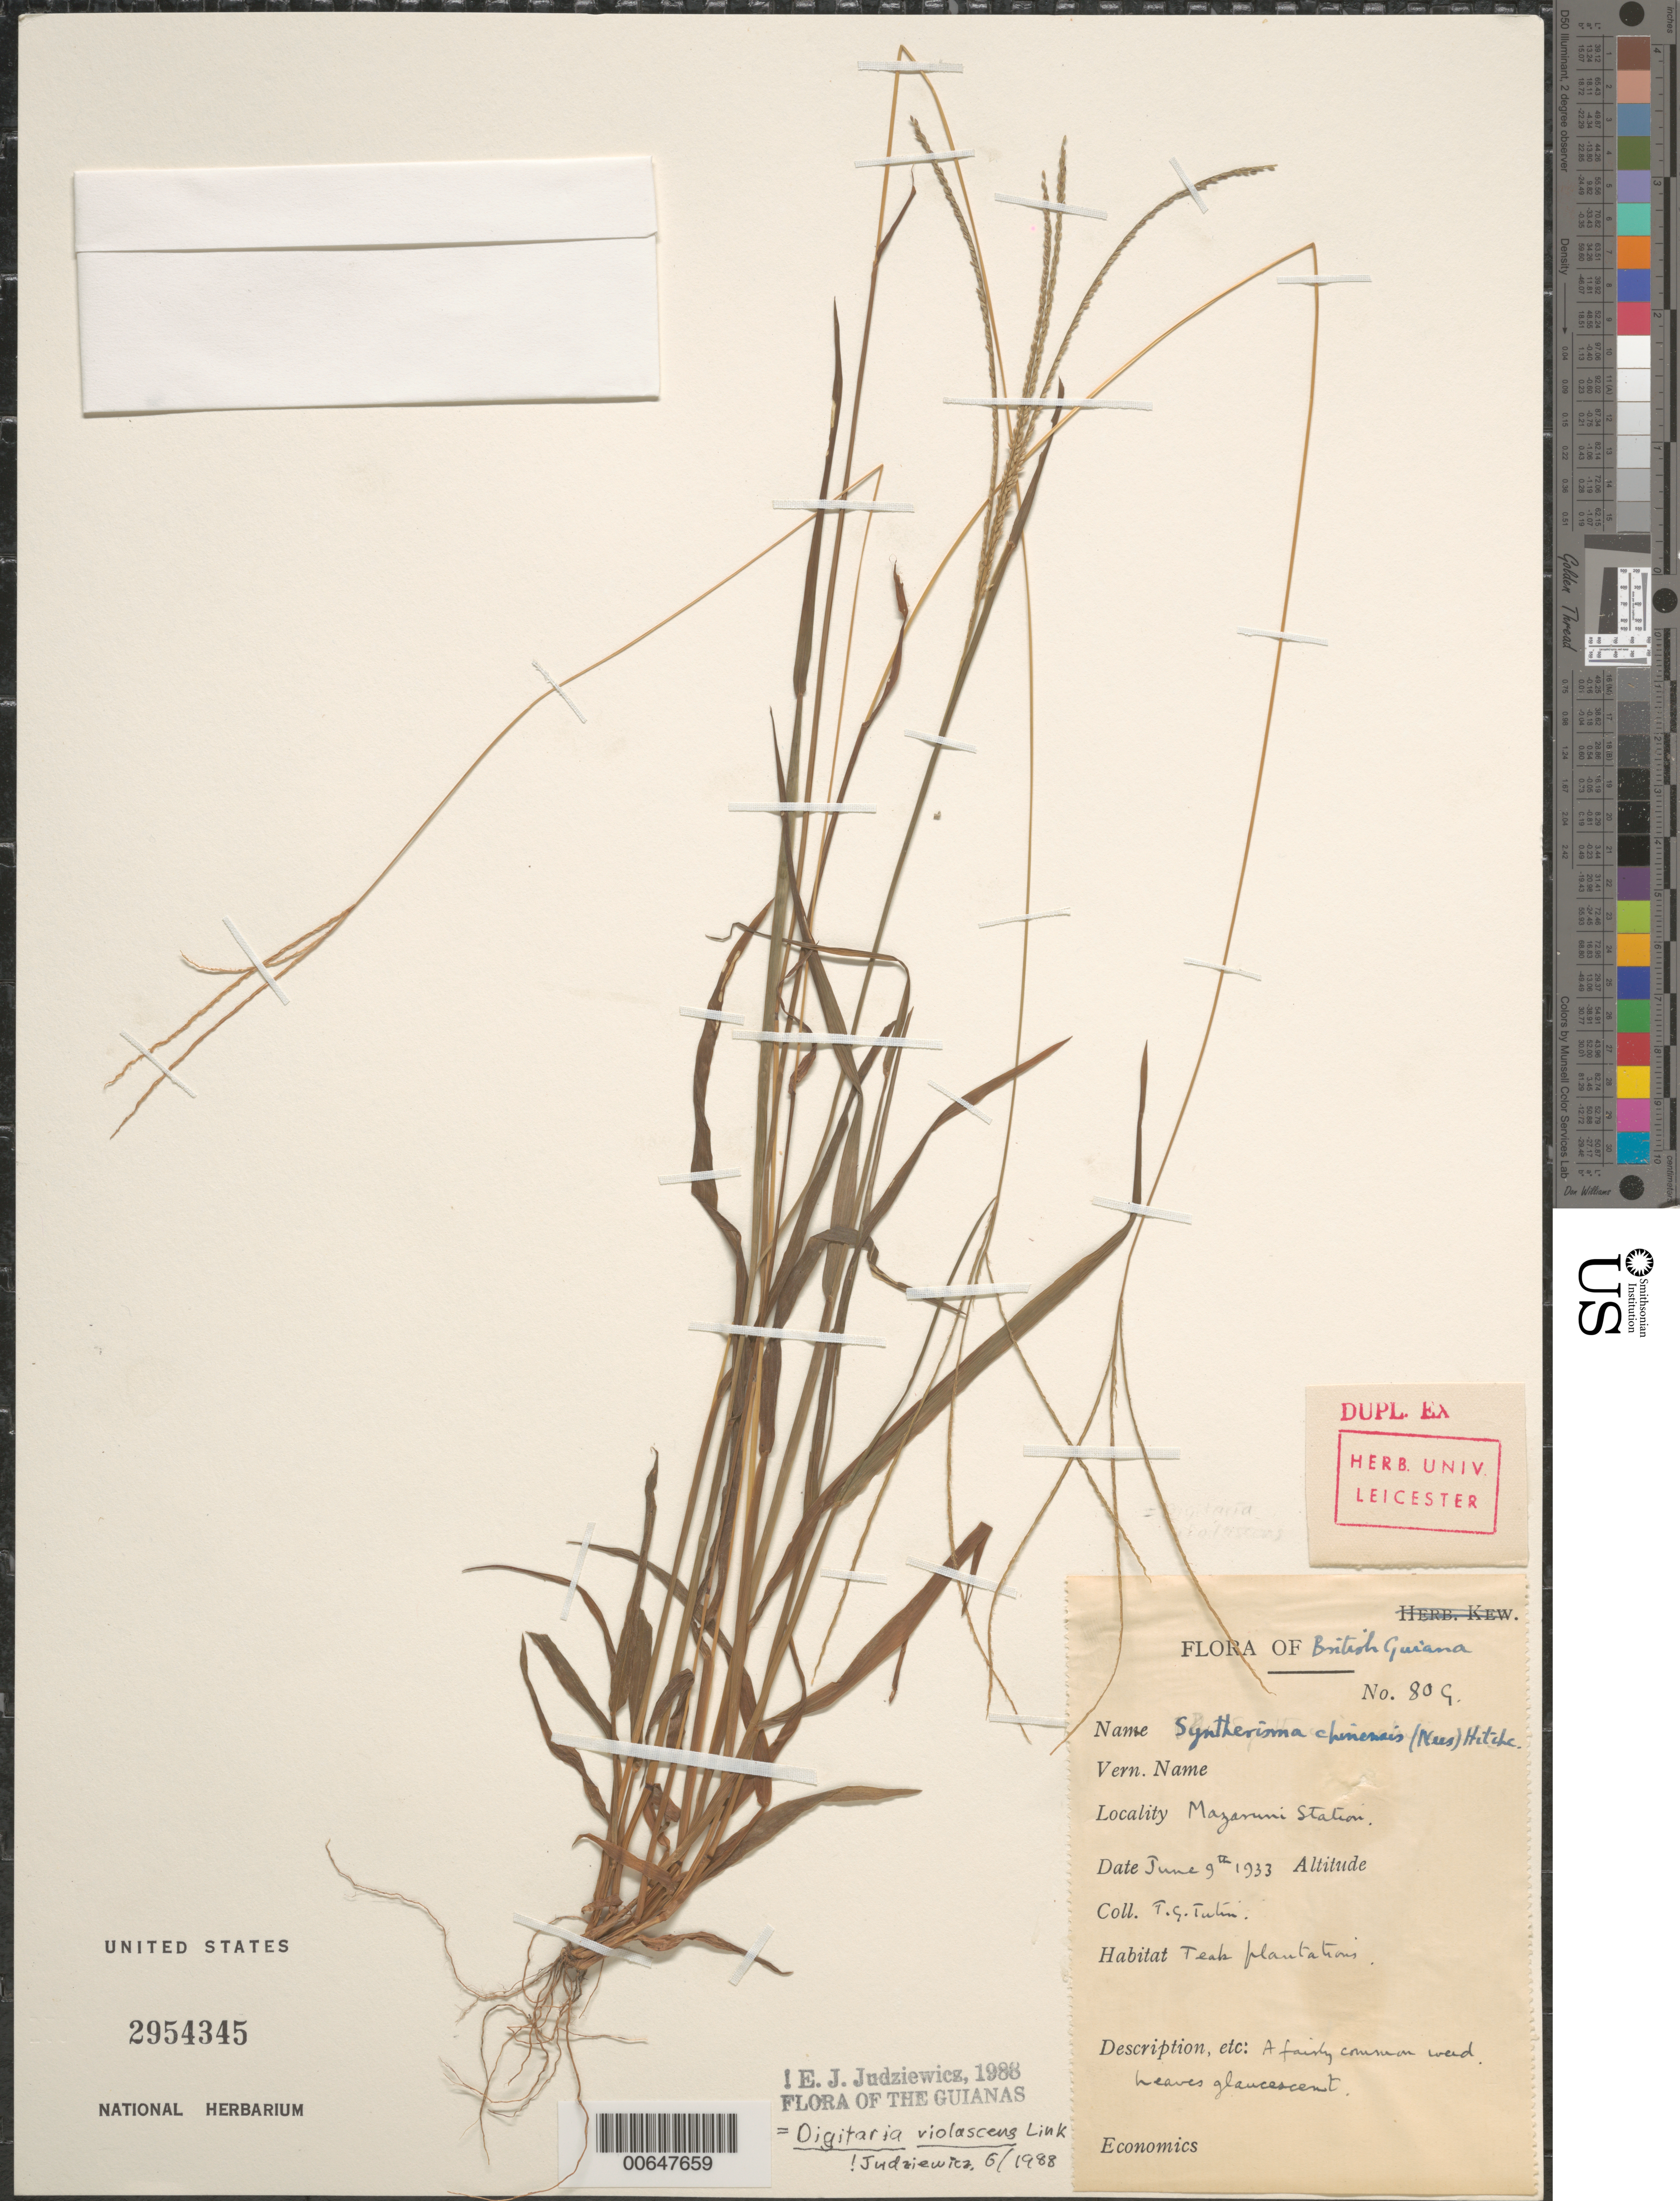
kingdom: Plantae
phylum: Tracheophyta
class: Liliopsida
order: Poales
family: Poaceae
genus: Digitaria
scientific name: Digitaria violascens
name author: Link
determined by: Judziewicz, E. J.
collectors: T. G. Tutin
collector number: G 80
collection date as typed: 9-Jun-33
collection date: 1933-06-09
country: Guyana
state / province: Cuyuni-Mazaruni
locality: Mazaruni Station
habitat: Teak plantation.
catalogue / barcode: US 2954345